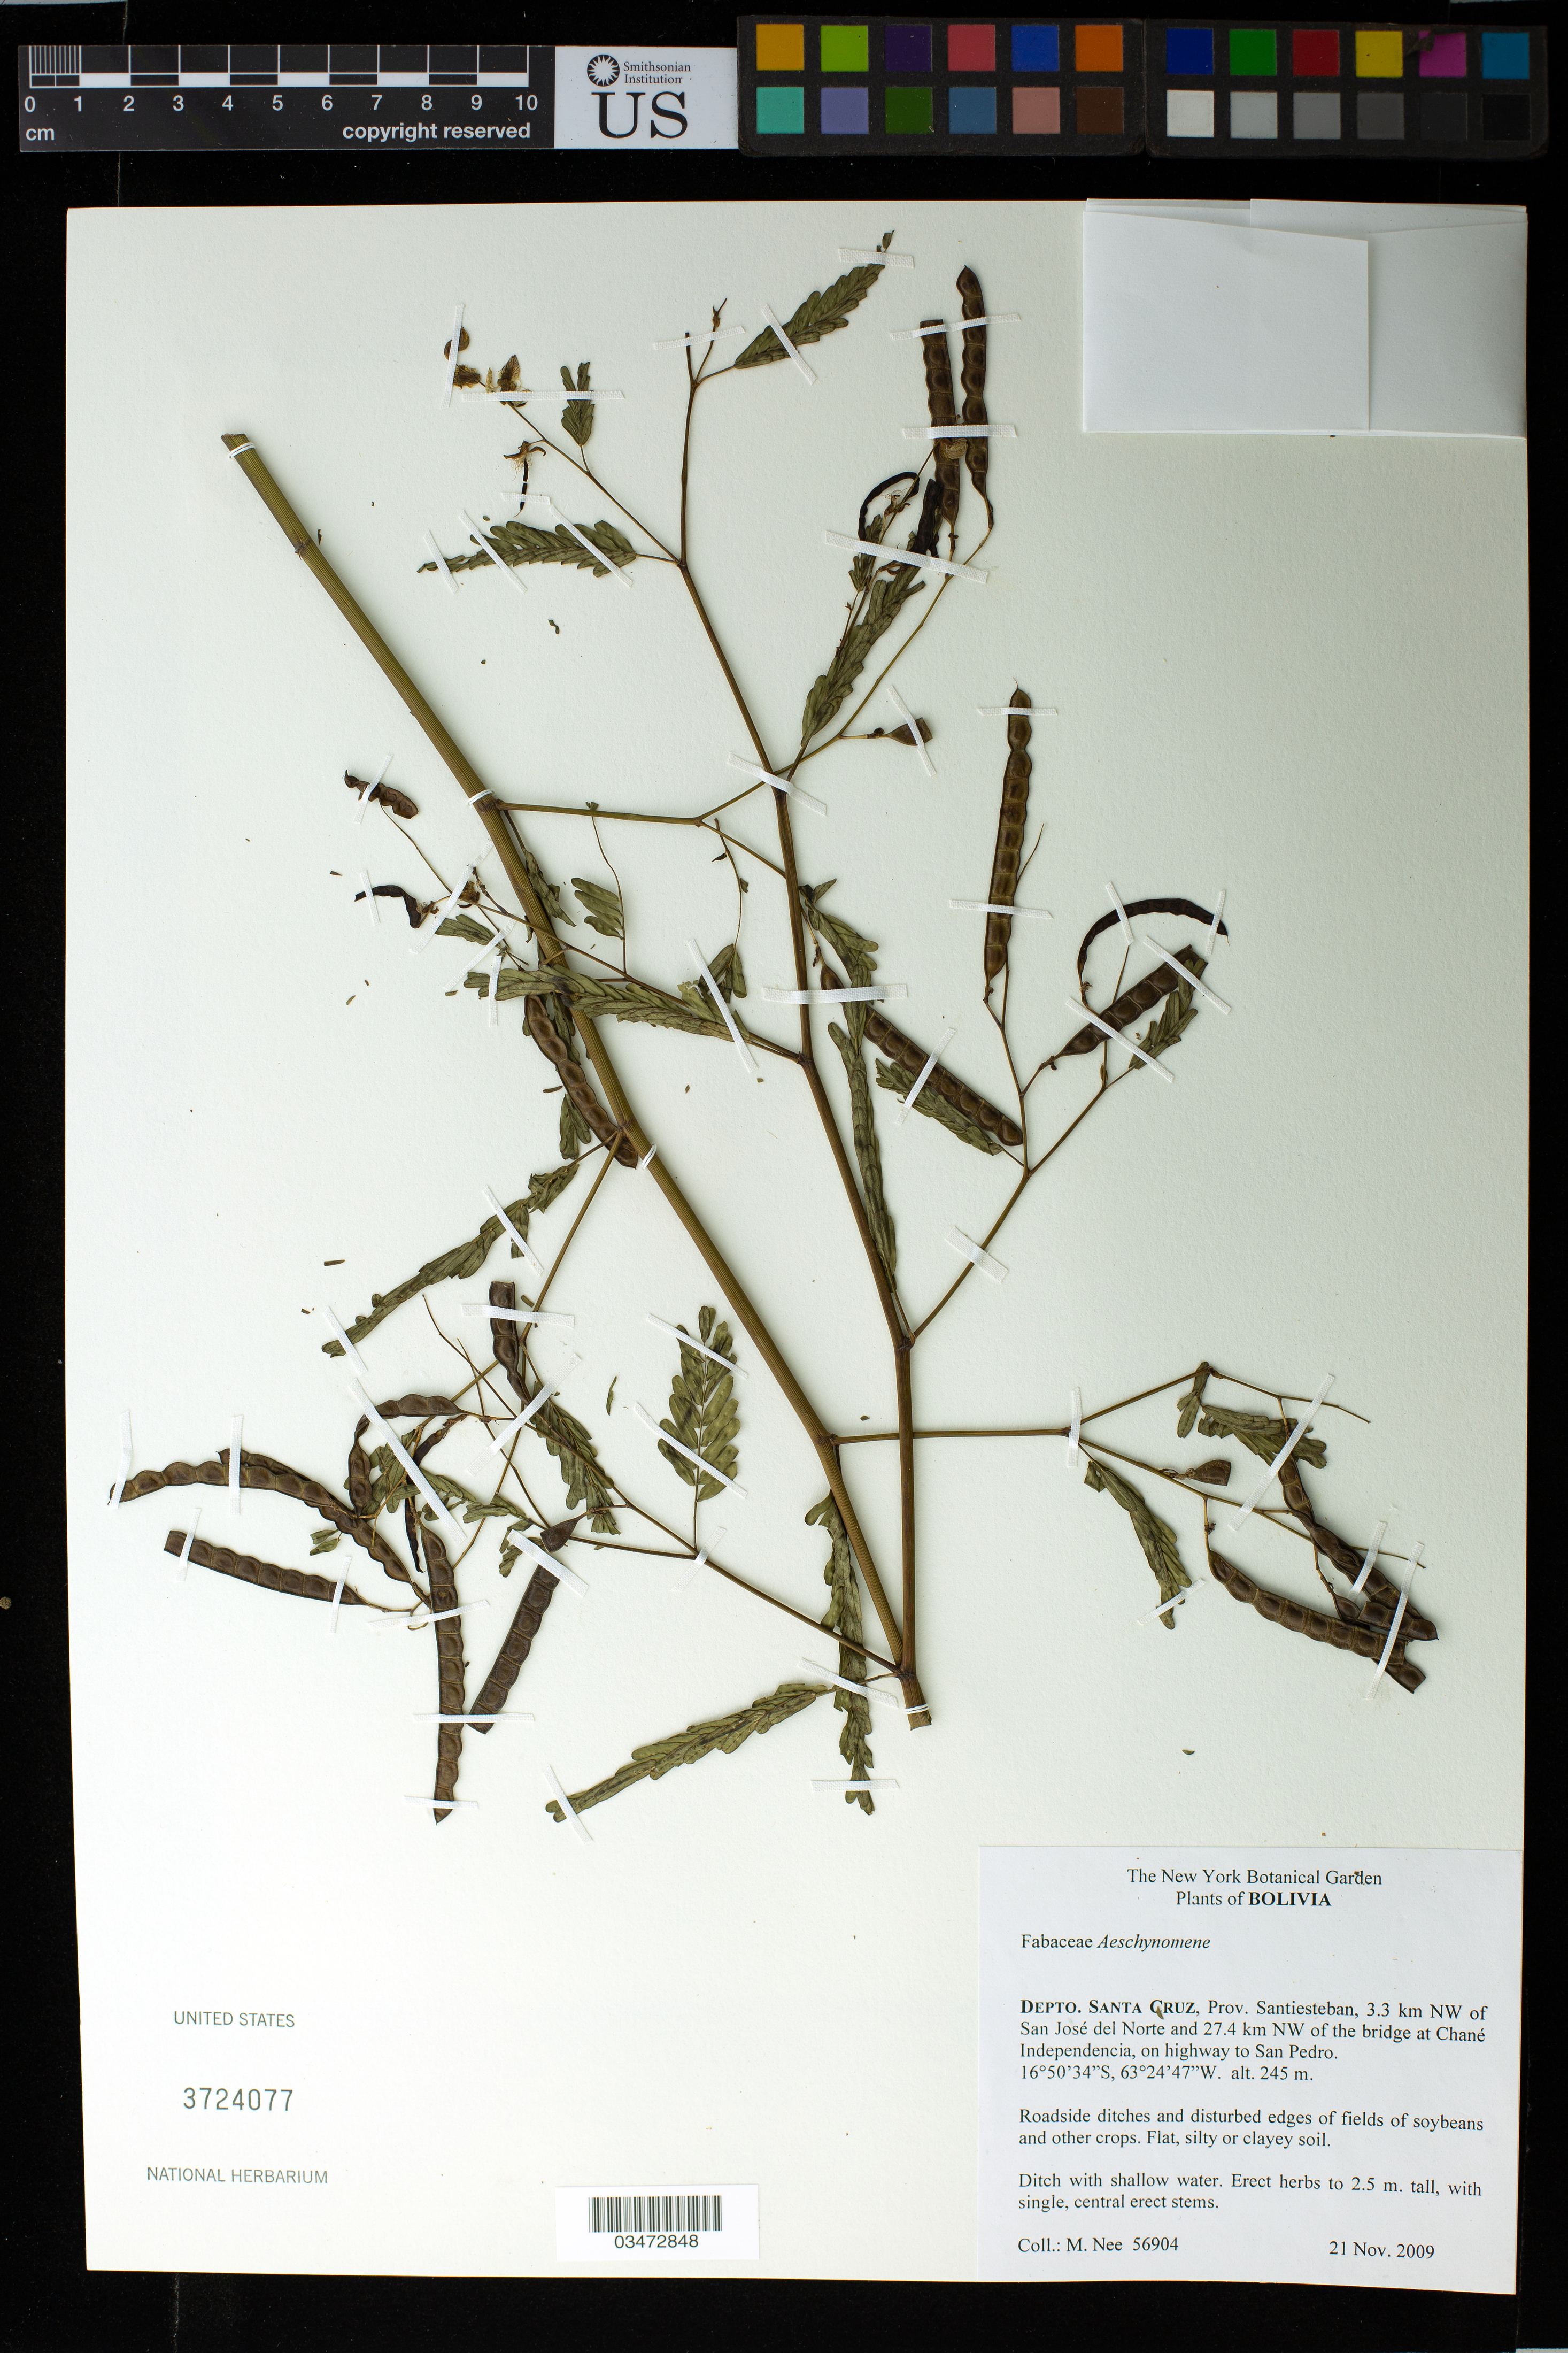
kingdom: Plantae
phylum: Tracheophyta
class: Magnoliopsida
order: Fabales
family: Fabaceae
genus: Aeschynomene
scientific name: Aeschynomene sp.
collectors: M. Nee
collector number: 56904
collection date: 2009-11-21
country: Bolivia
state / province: Santa Cruz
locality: Depto. Santa Cruz, Prov. Santiesteban, 3.3 km NW of San Jose del Norte and 27.4 km NW of the bridge at Chane Independencia, on highway to San Pedro.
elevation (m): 245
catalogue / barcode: US 3724077